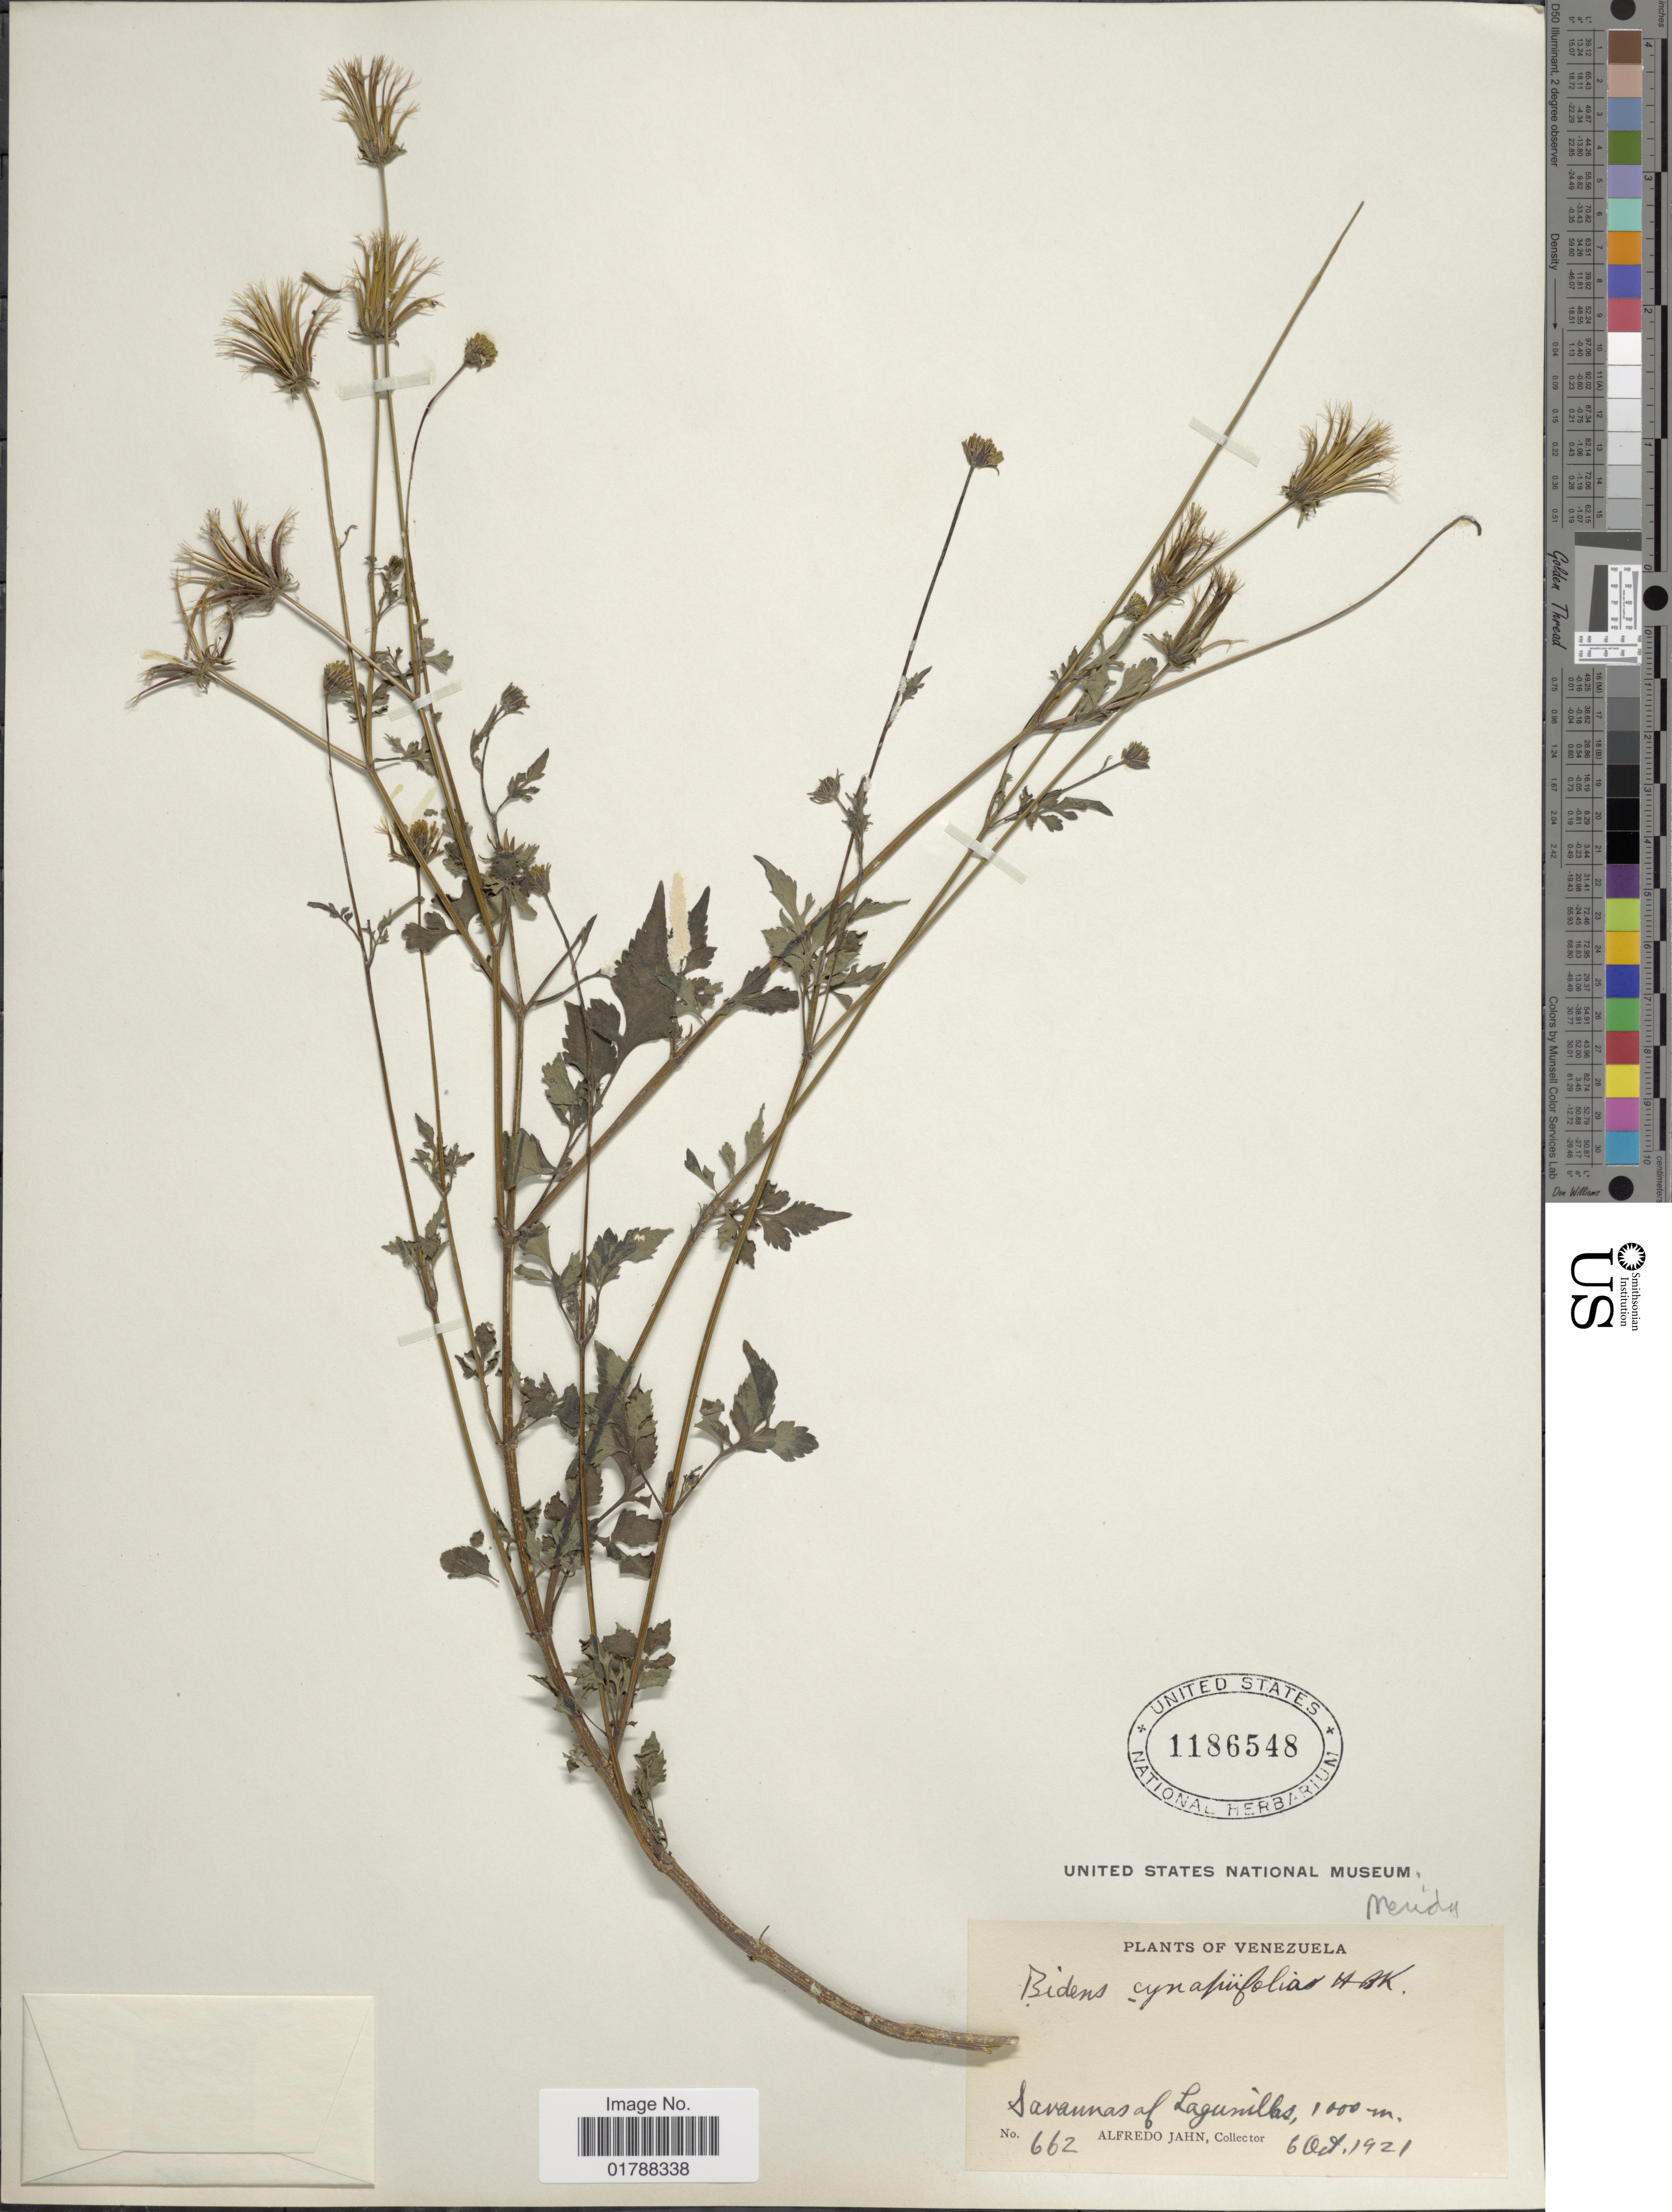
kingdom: Plantae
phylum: Tracheophyta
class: Magnoliopsida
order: Asterales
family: Asteraceae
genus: Bidens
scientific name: Bidens cynapiifolia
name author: Kunth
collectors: A. Jahn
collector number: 662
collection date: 1921-10-06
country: Venezuela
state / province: Mérida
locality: Savannas of Lagunillas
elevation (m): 1000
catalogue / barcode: US 1186548